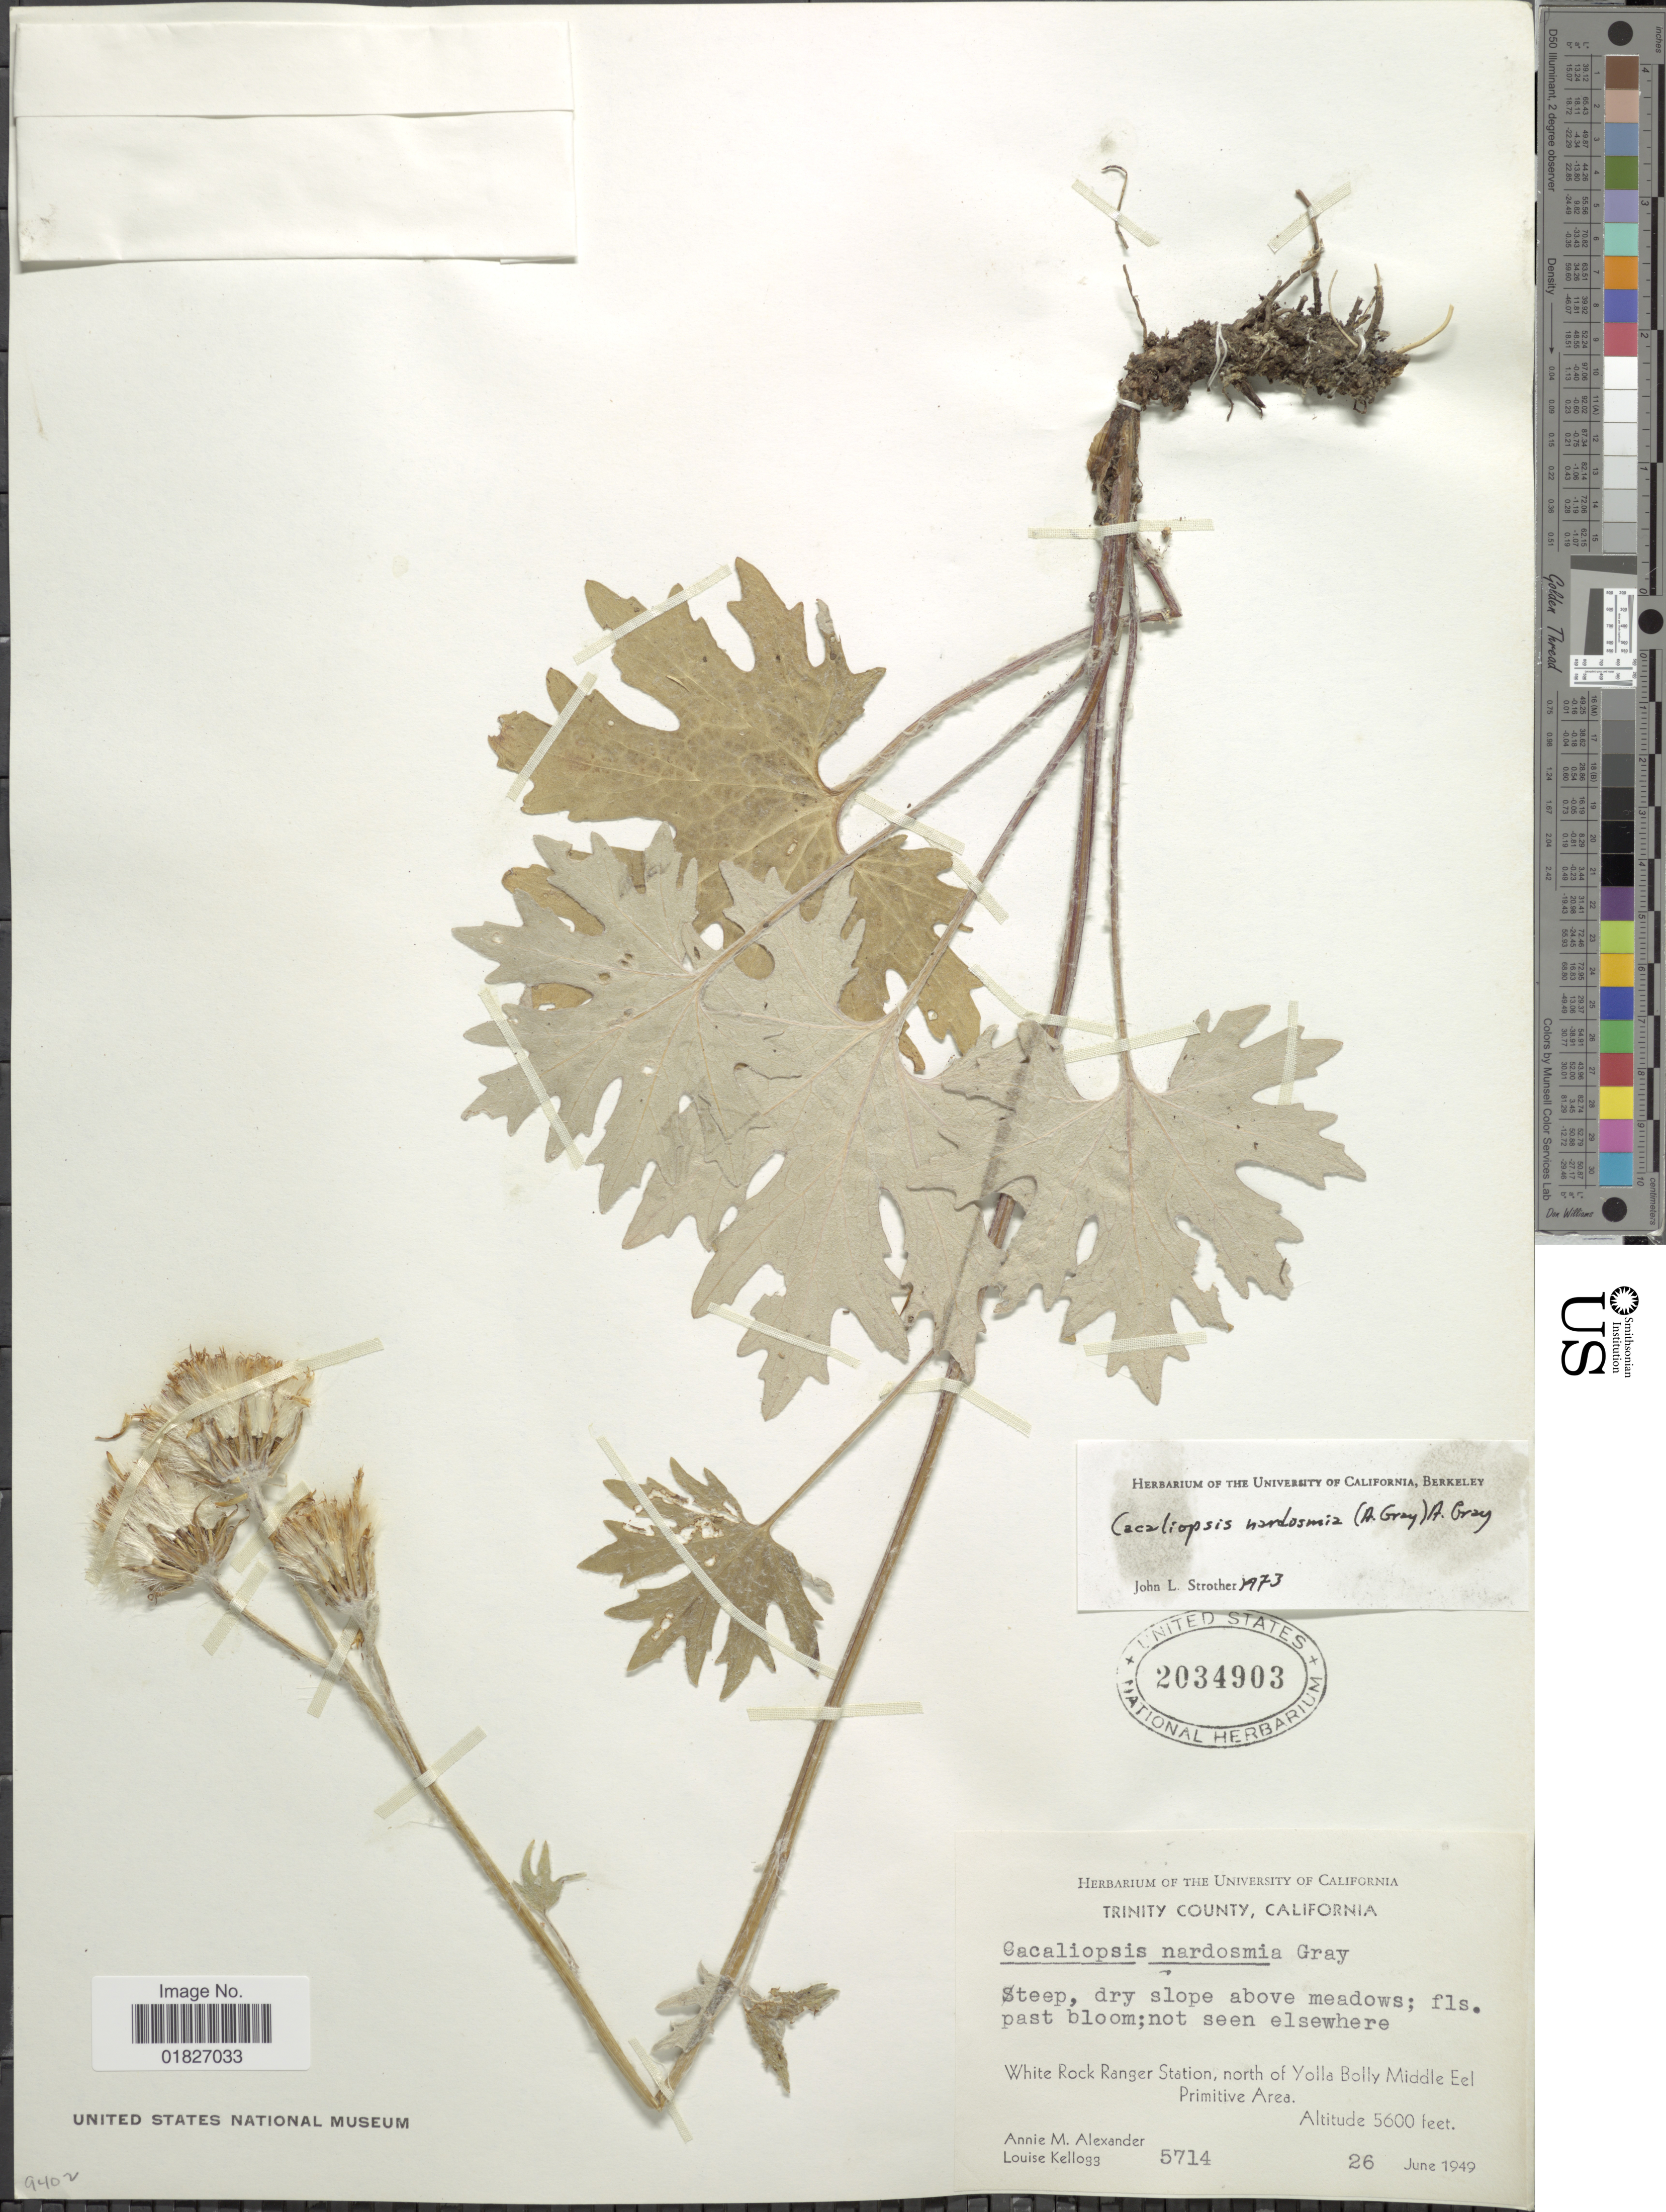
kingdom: Plantae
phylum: Tracheophyta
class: Magnoliopsida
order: Asterales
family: Asteraceae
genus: Cacaliopsis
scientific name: Cacaliopsis nardosmia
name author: A. Gray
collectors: A. M. Alexander & L. Kellogg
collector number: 5714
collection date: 1949-06-26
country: United States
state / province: California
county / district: Trinity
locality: Trinity County, White Rock Ranger Station, north of Yolla Bolly Middle Eel Primitive Area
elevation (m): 1707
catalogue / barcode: US 2034903